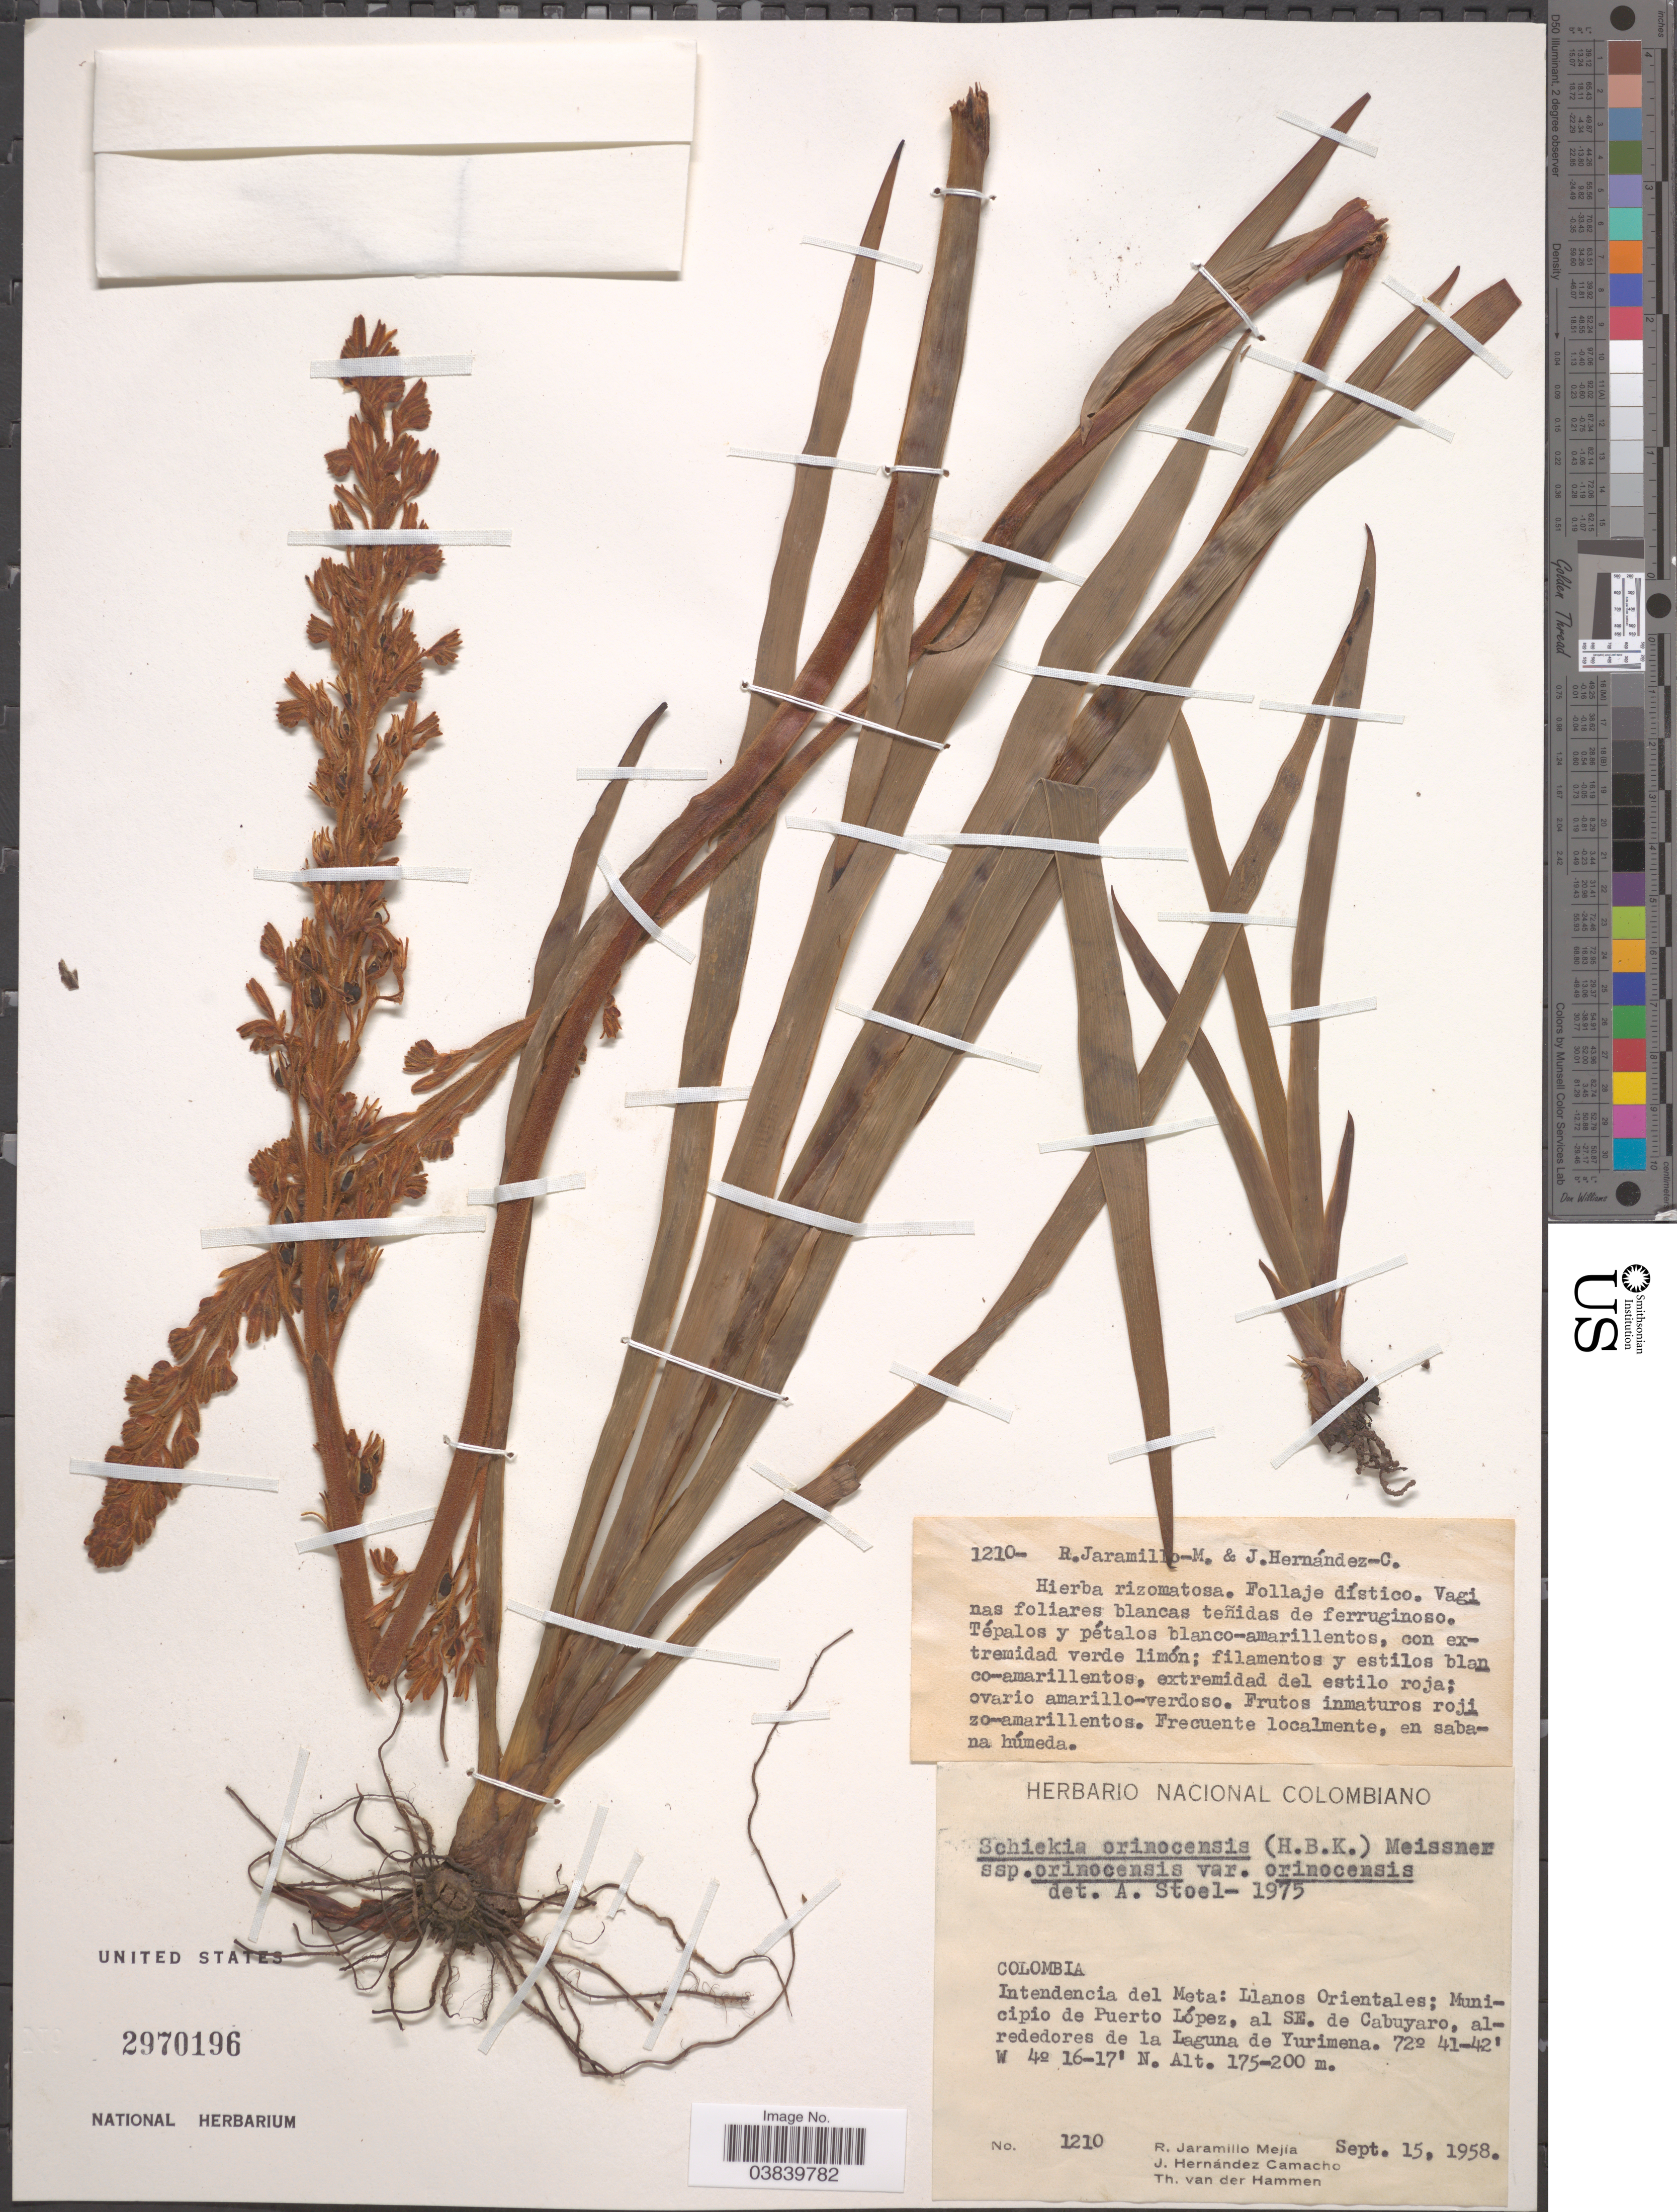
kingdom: Plantae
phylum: Tracheophyta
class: Liliopsida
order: Commelinales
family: Haemodoraceae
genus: Schiekia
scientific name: Schiekia orinocensis subsp. orinocensis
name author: (Kunth) Meisn.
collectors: R. Jaramillo M., J. Hernandez Camacho & T. Van der Hammen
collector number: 1210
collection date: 1958-09-15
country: Colombia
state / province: Meta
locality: Intendencia del Meta: Llanos Orientales; Municipio de Puerto López, al SE. de Cabuyaro, alrededores de la Laguna de Yurimena.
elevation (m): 175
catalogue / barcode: US 2970196